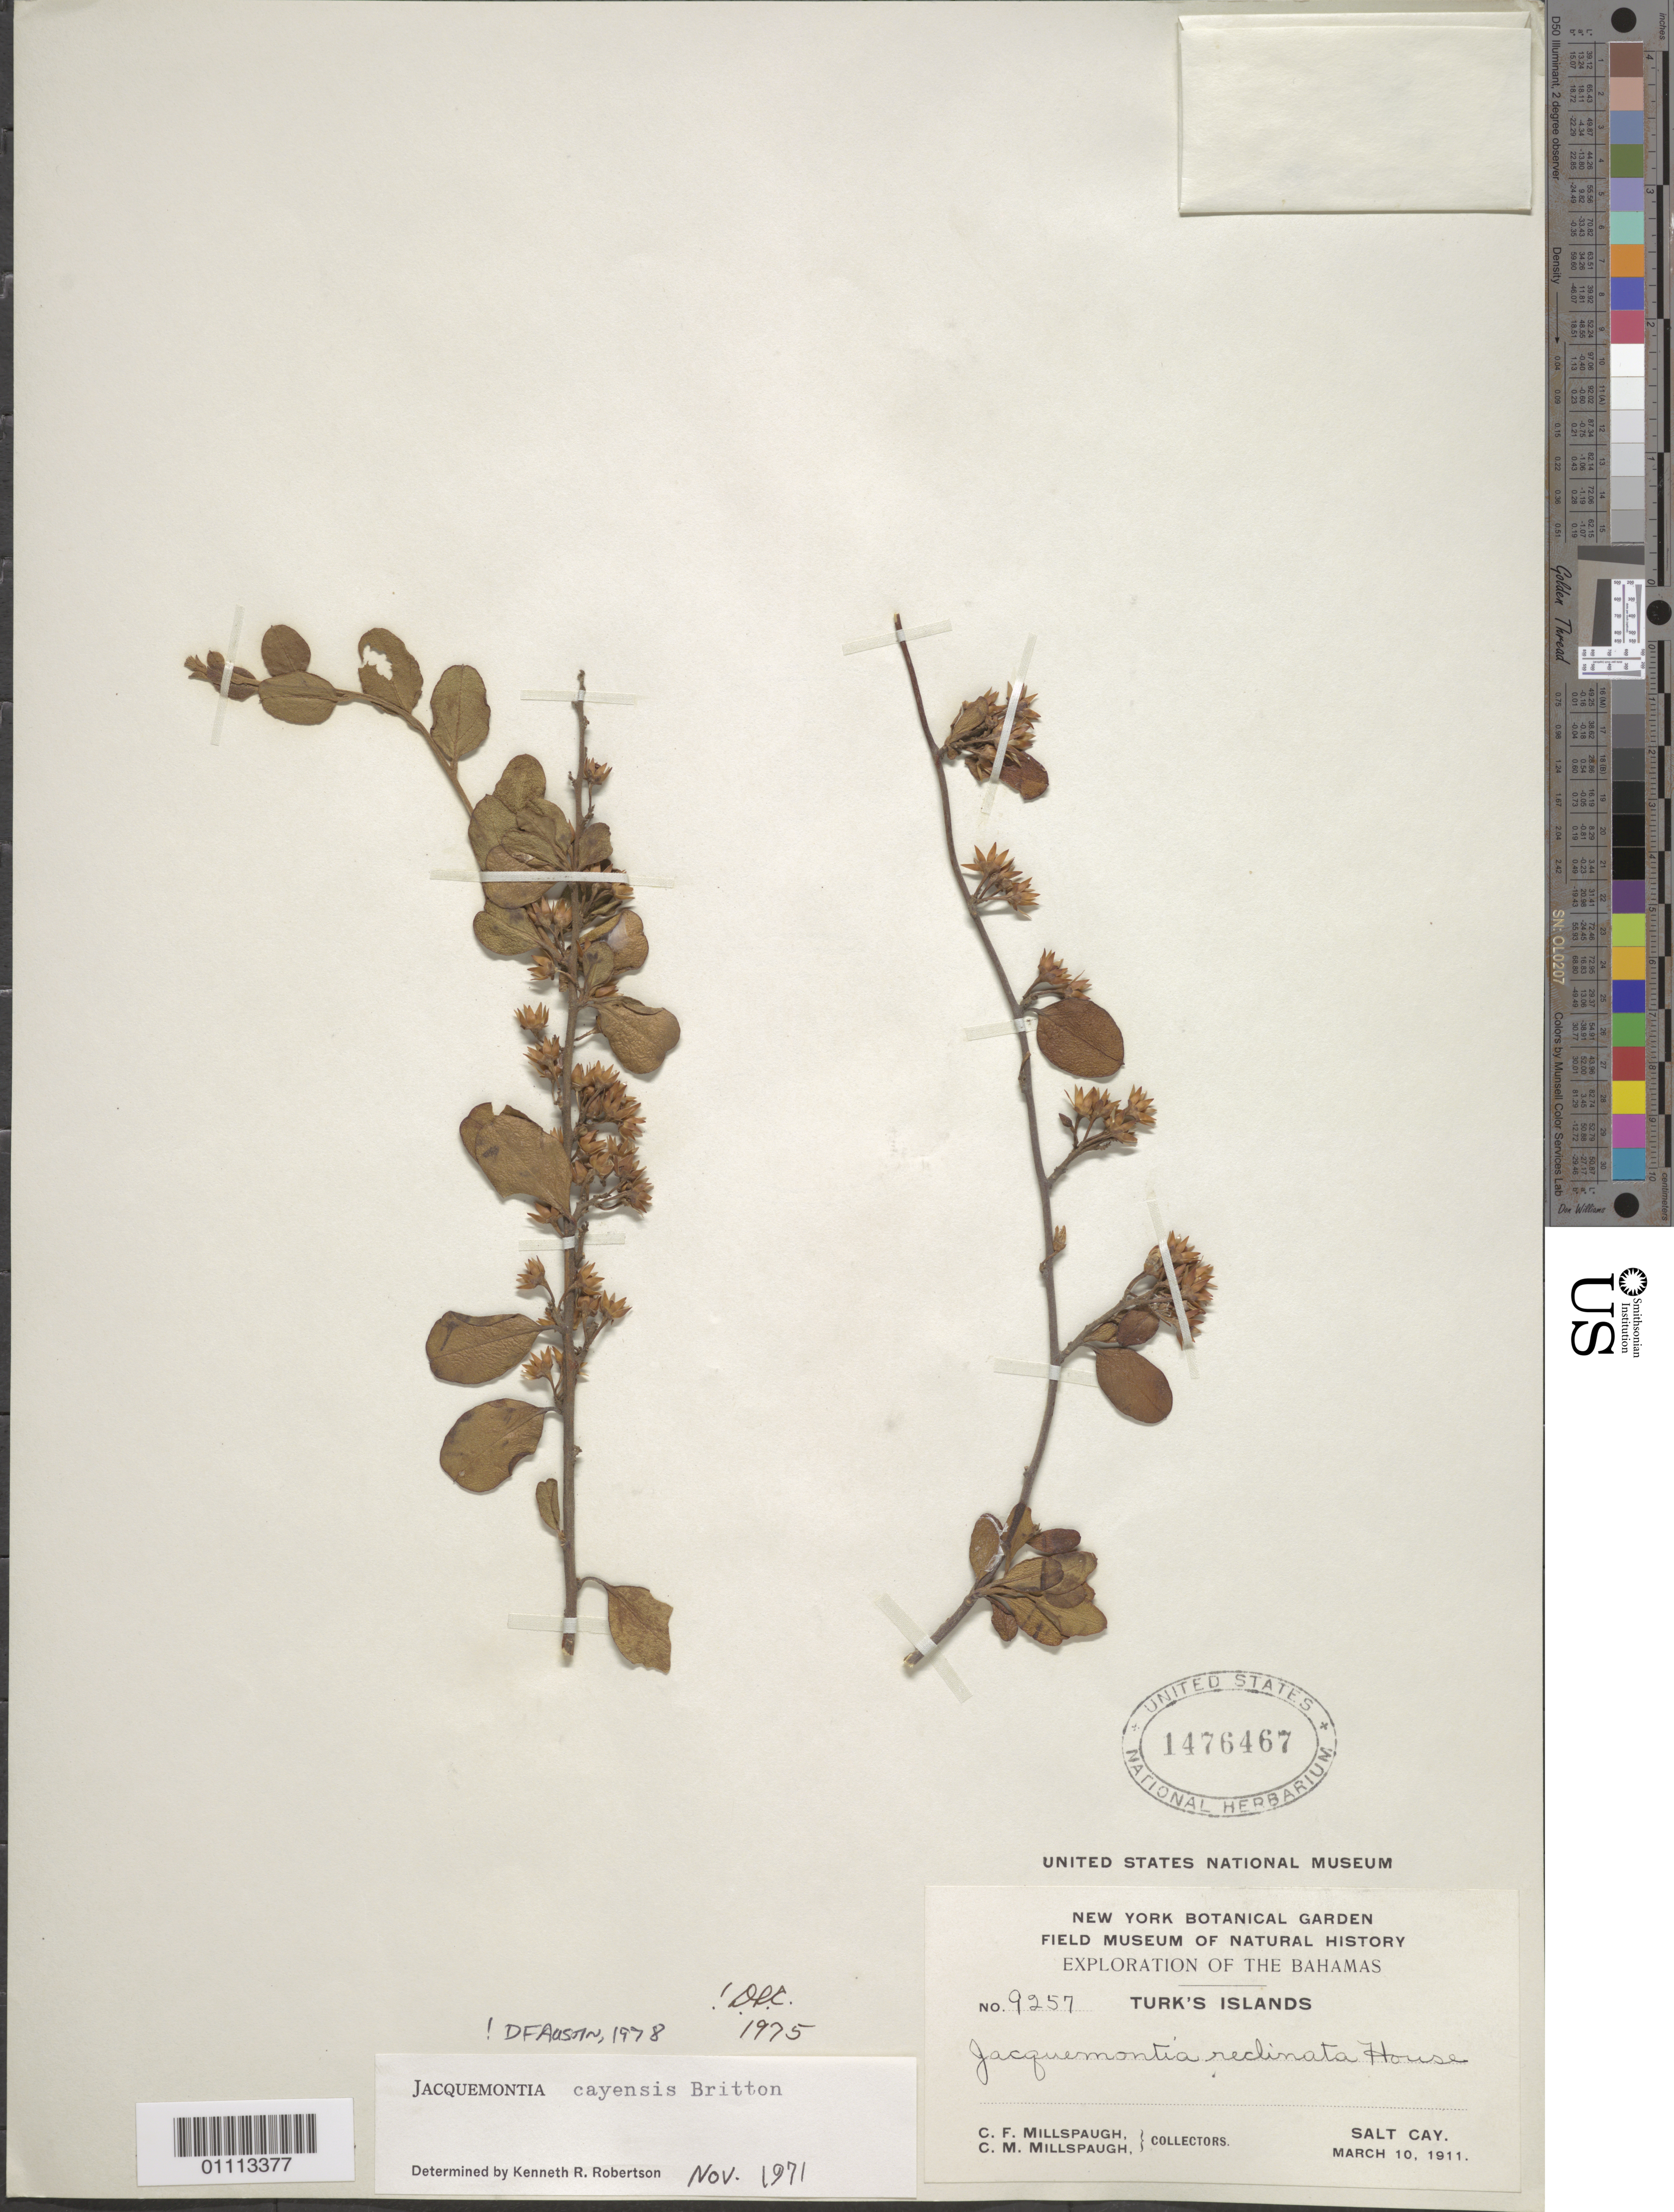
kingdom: Plantae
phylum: Tracheophyta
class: Magnoliopsida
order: Solanales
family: Convolvulaceae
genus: Jacquemontia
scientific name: Jacquemontia cayensis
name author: Britton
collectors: C. F. Millspaugh & C. Millspaugh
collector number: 9257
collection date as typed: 10 Mar 1911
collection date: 1911-03-10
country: Turks and Caicos Islands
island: Salt Cay I.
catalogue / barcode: US 1476467